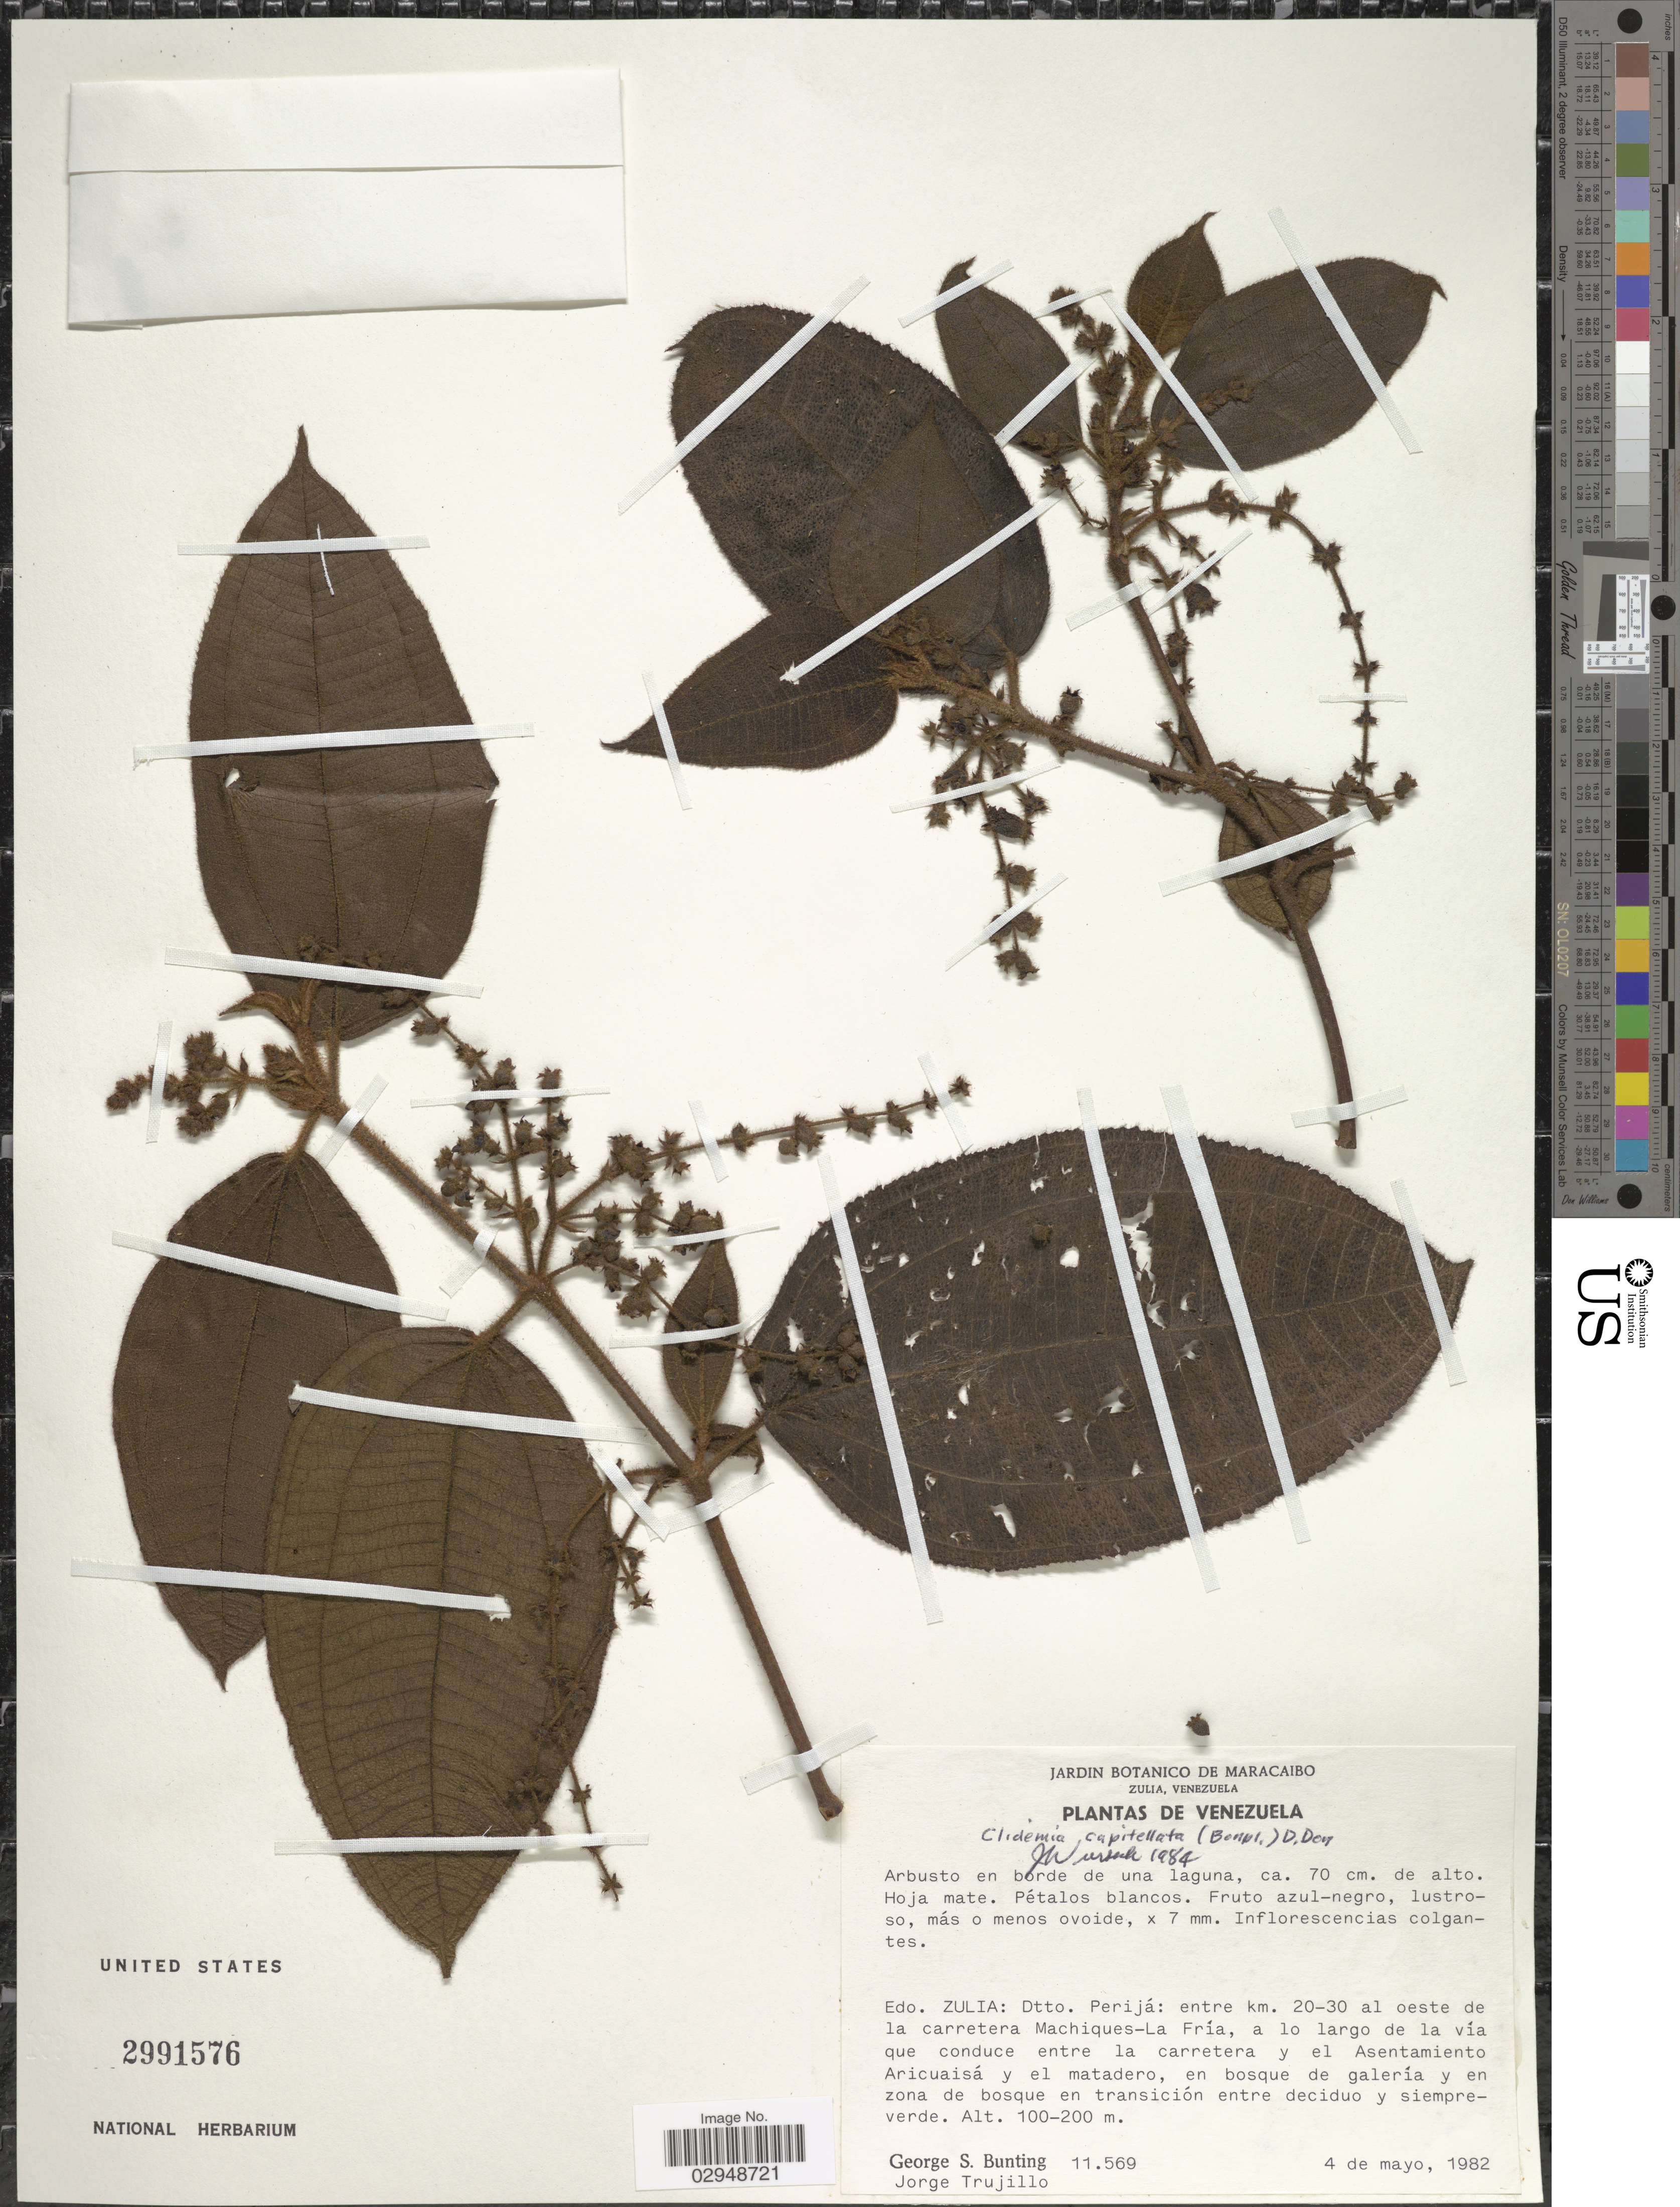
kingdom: Plantae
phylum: Tracheophyta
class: Magnoliopsida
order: Myrtales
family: Melastomataceae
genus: Clidemia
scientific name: Clidemia capitellata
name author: (Bonpl.) D. Don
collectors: G. S. Bunting & J. Trujillo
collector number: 11569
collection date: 1982-05-04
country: Venezuela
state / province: Zulia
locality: Edo. Zulia: Dtto. Perijá: entre km. 20-30 al oeste de la carretera Machiques-La Fría, a lo largo de la vía que conduce entre la carretera y el Asentamiento Aricuaisá y el matadero.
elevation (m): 100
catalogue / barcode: US 2991576